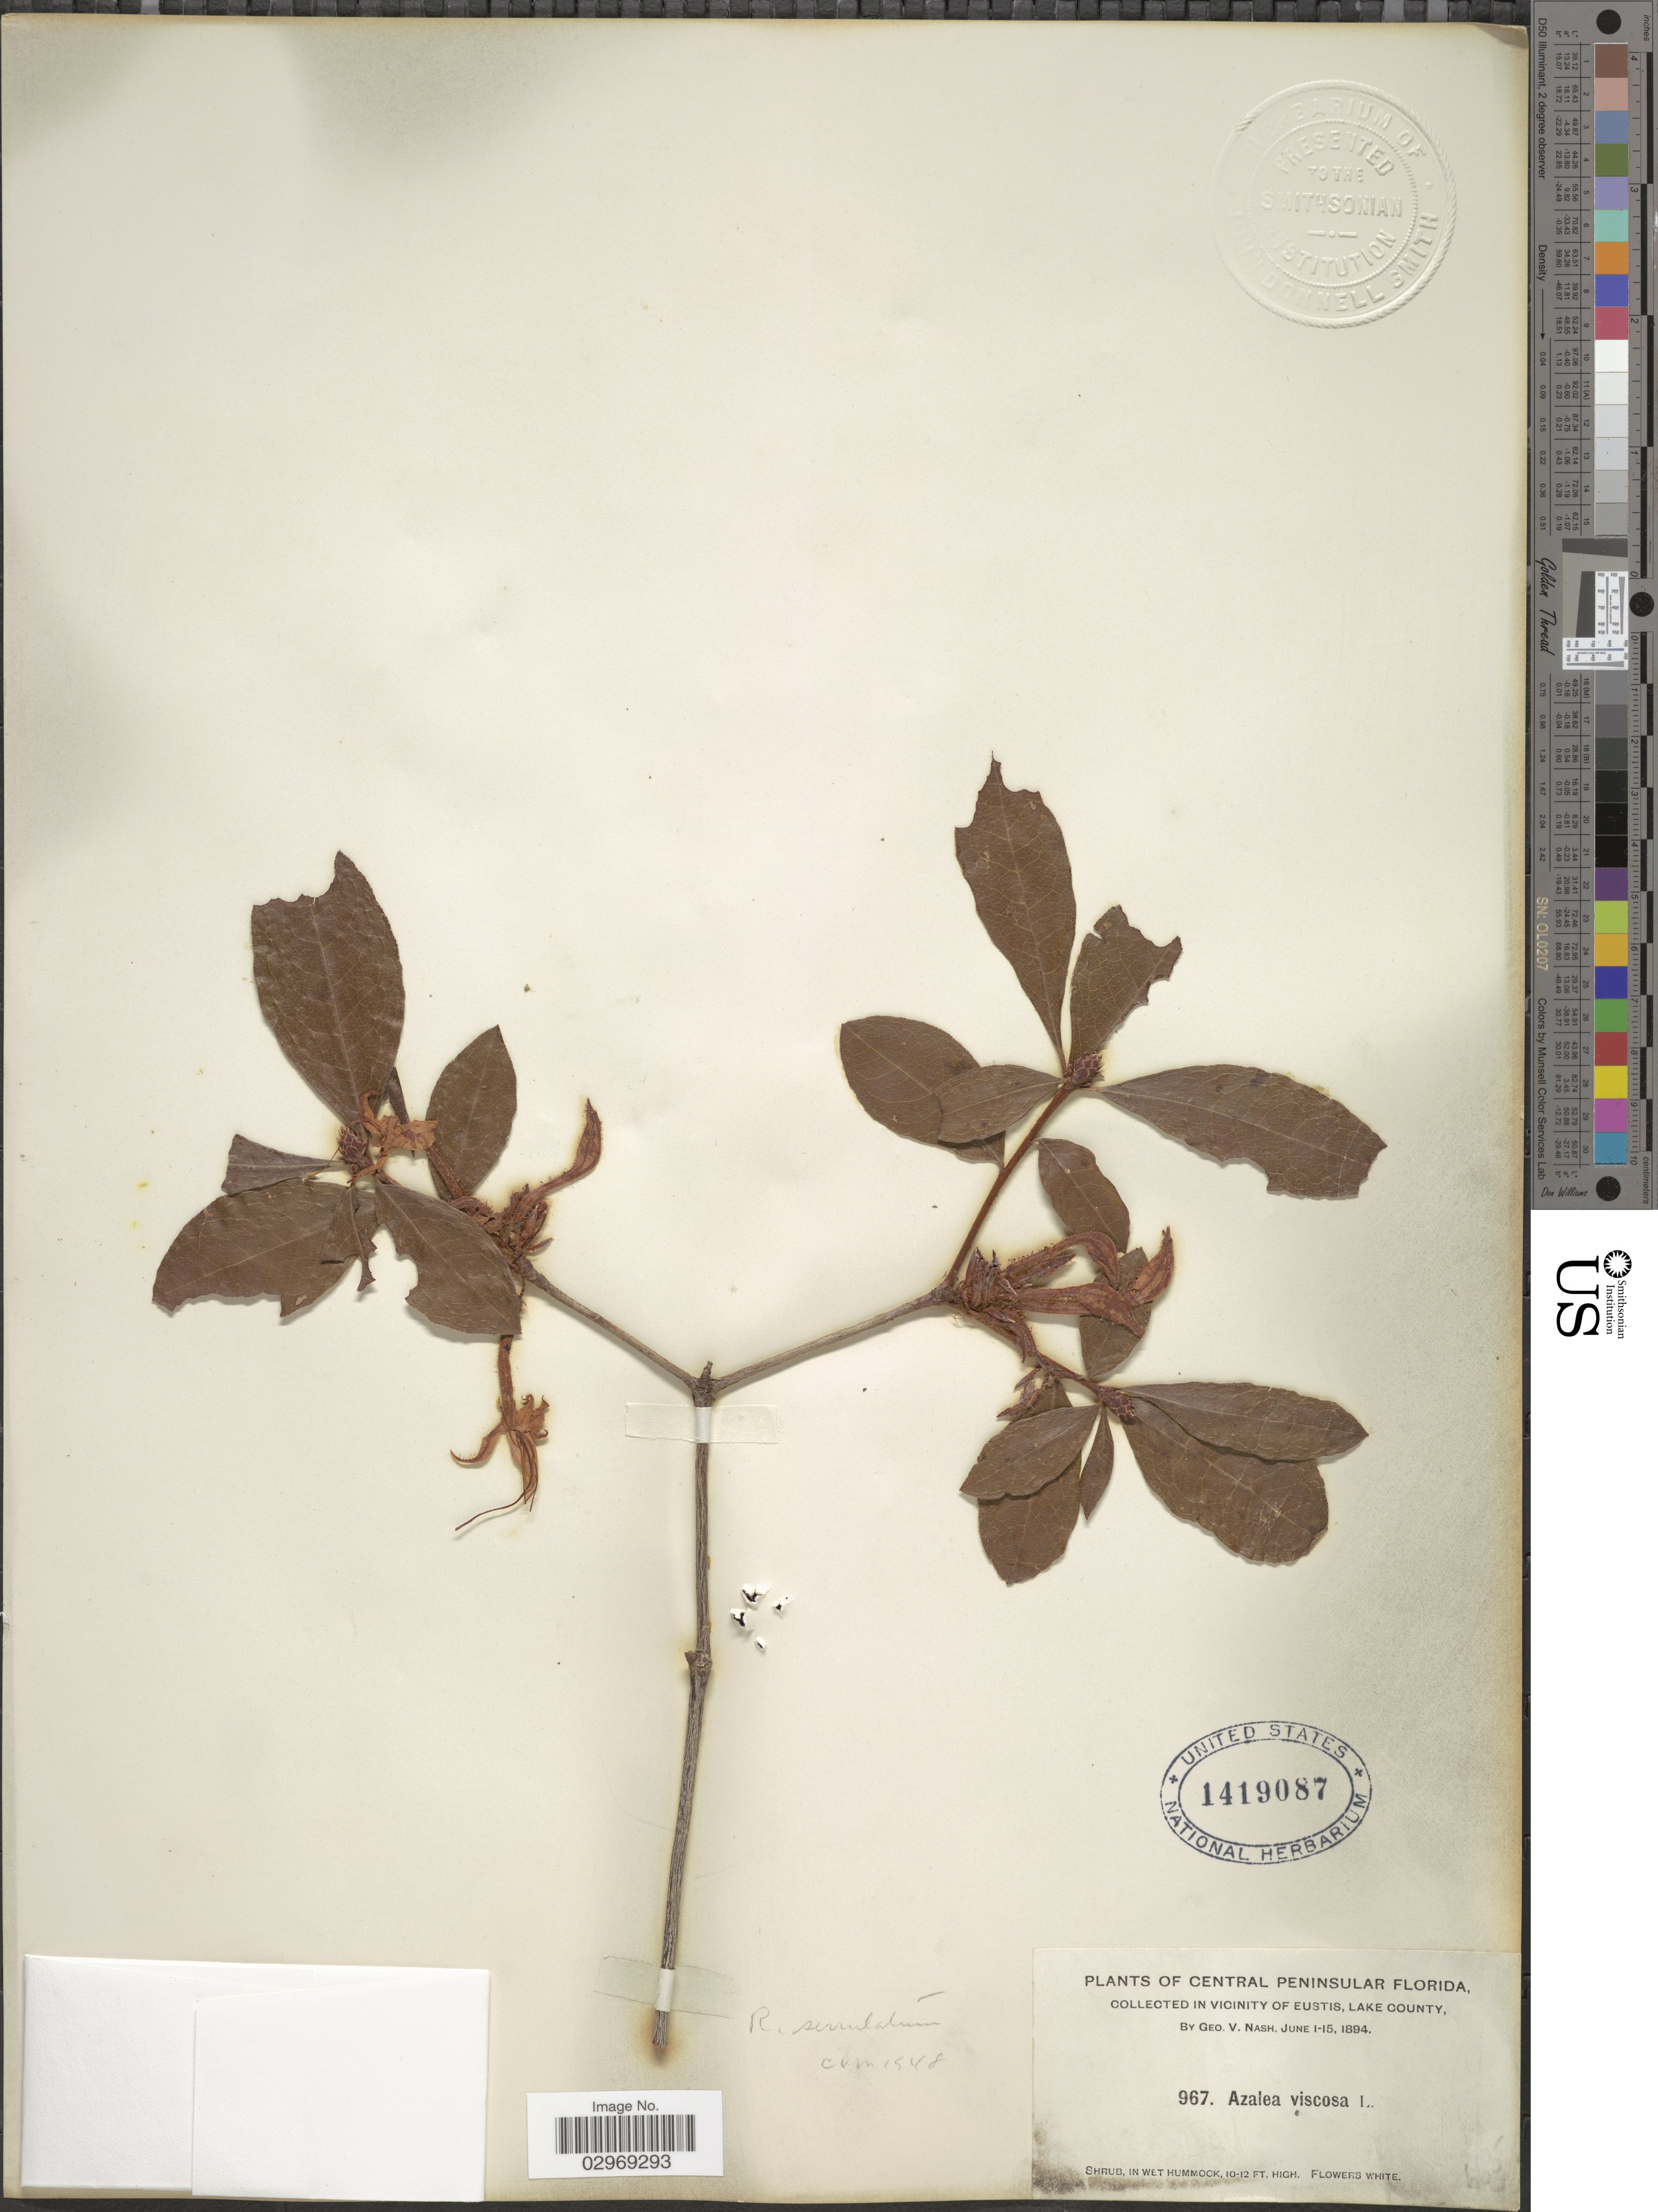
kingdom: Plantae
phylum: Tracheophyta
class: Magnoliopsida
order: Ericales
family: Ericaceae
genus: Rhododendron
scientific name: Rhododendron serrulatum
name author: (Small) Millais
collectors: G. V. Nash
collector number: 967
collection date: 1894-06-01/1894-06-15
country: United States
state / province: Florida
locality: Central Peninsular Florida, in vicinity of Eustis, Lake County.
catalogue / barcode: US 1419087